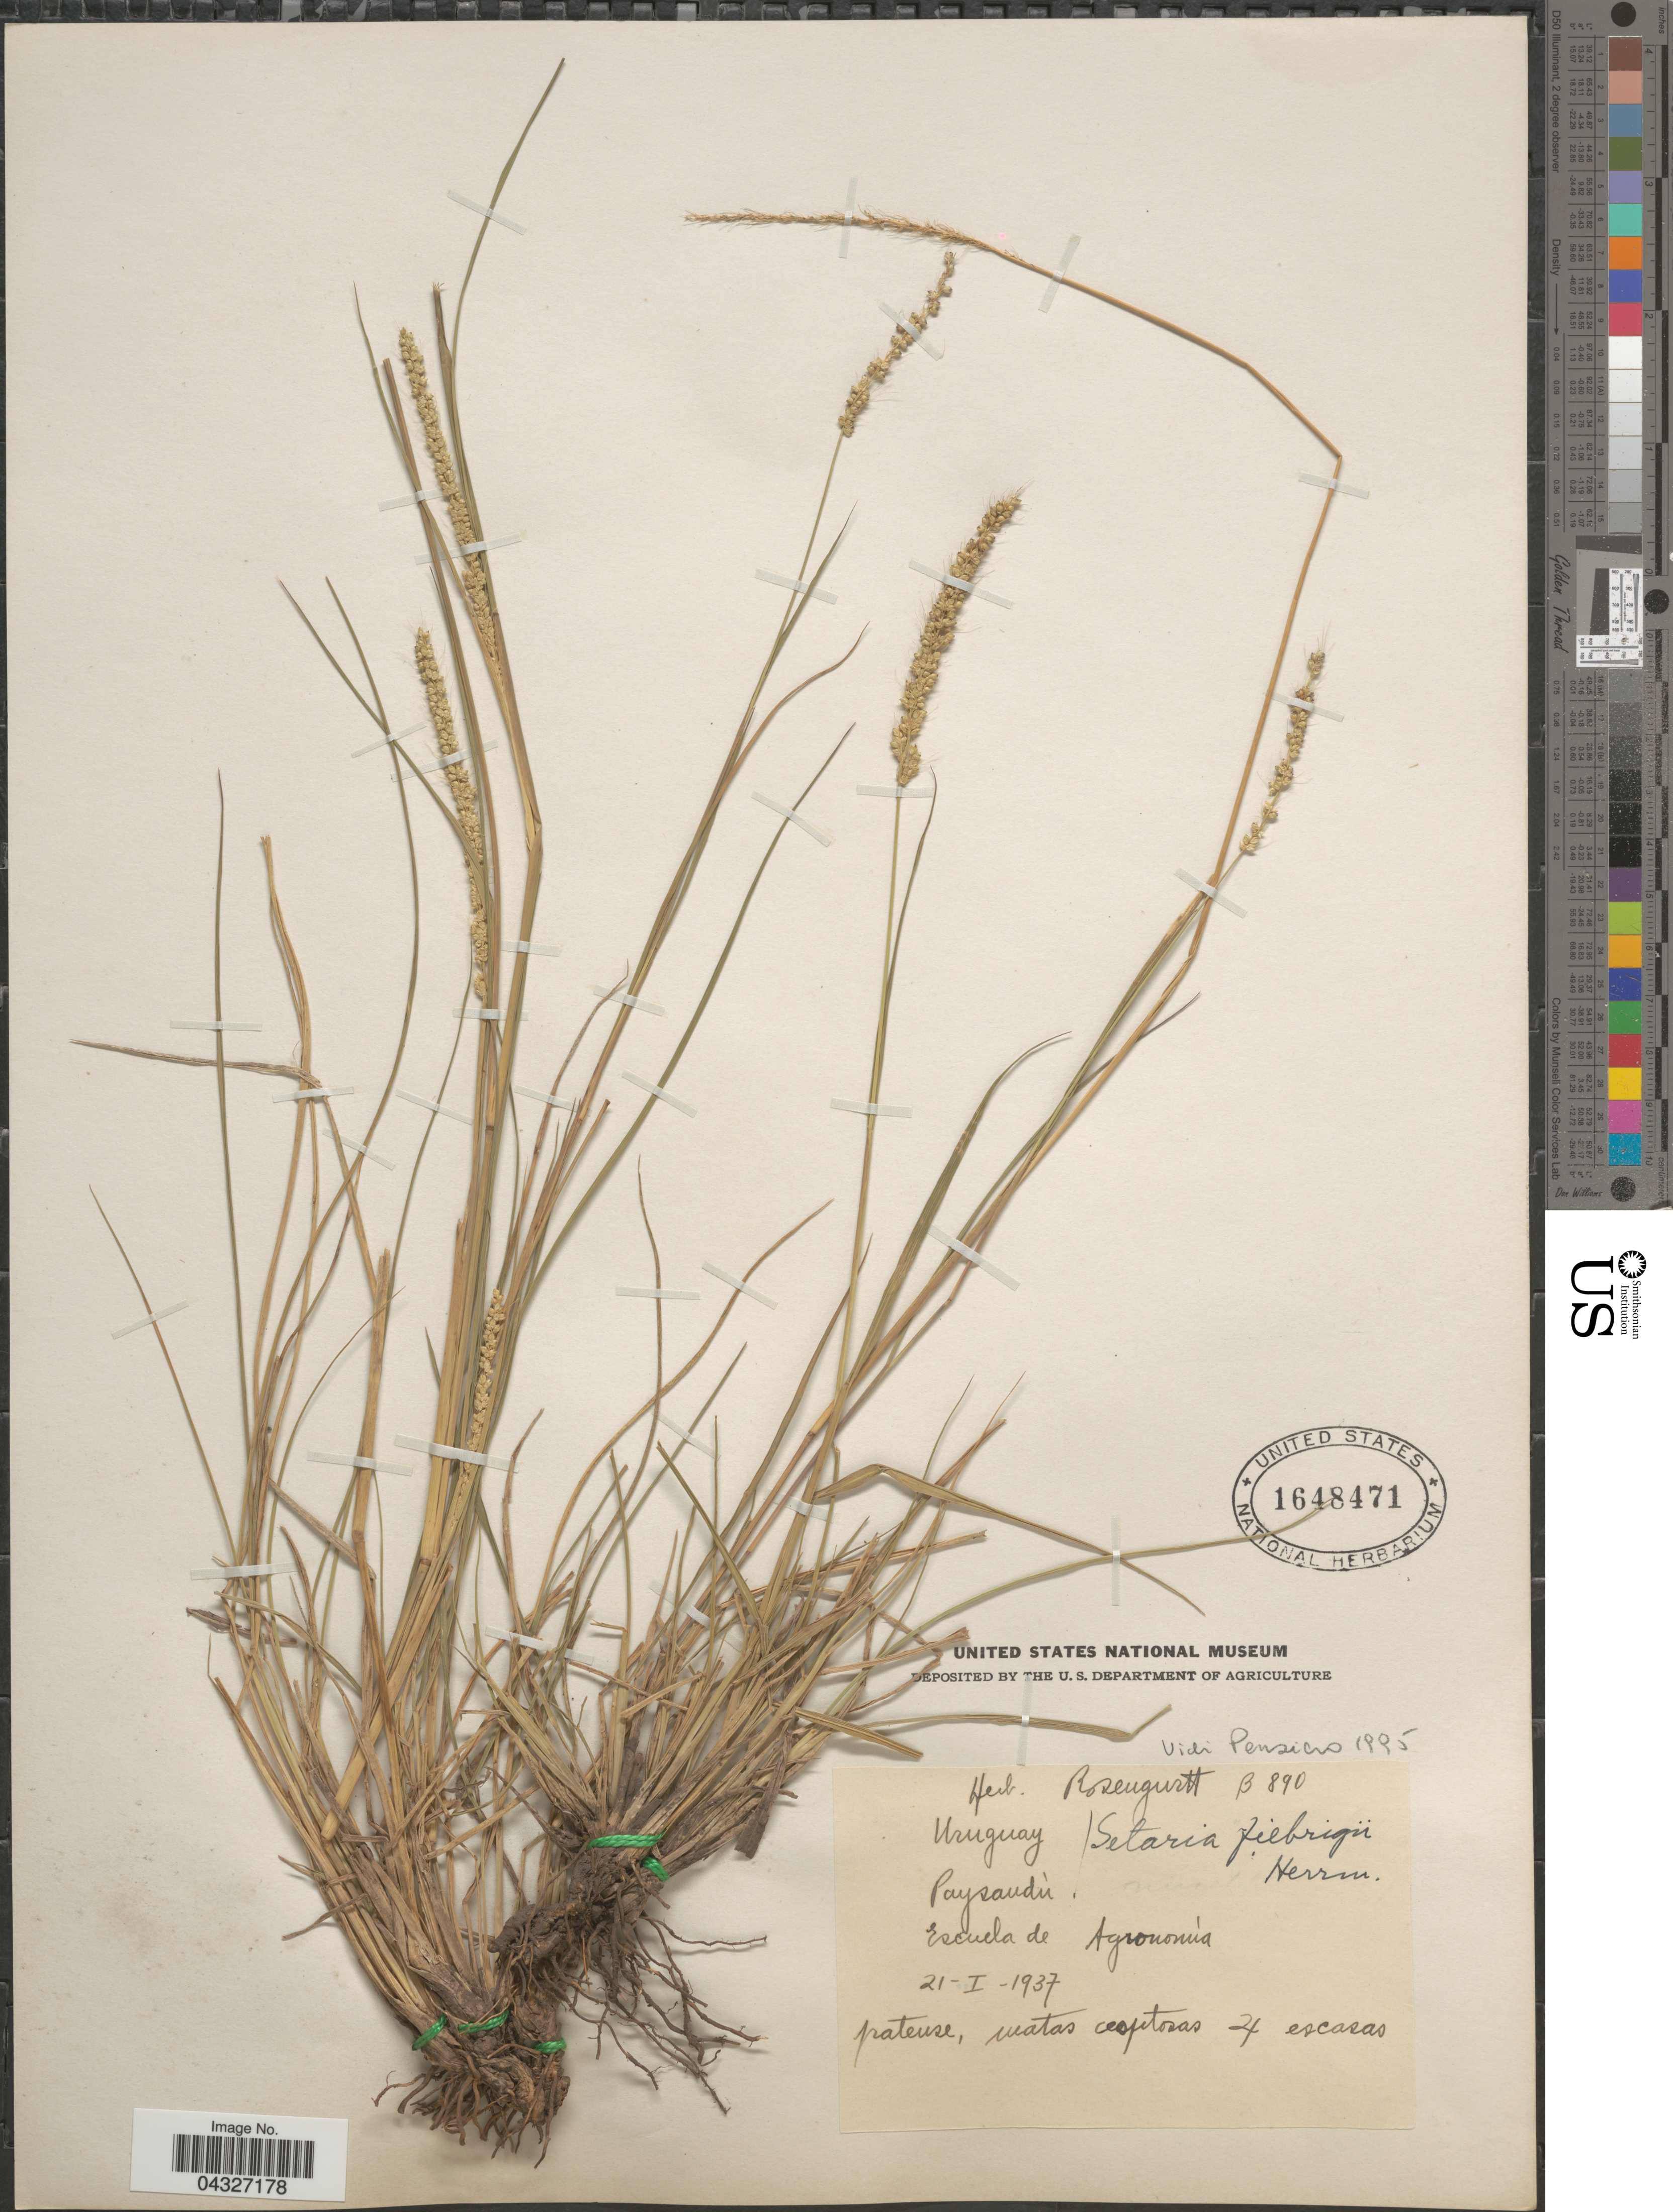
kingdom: Plantae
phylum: Tracheophyta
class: Liliopsida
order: Poales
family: Poaceae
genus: Setaria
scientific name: Setaria fiebrigii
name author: R.A.W. Herrm.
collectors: ex herb. Rosengurtt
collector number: B890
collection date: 1937-01-21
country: Uruguay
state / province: Paysandu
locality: Escuela de Agronomía.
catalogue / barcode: US 1648471